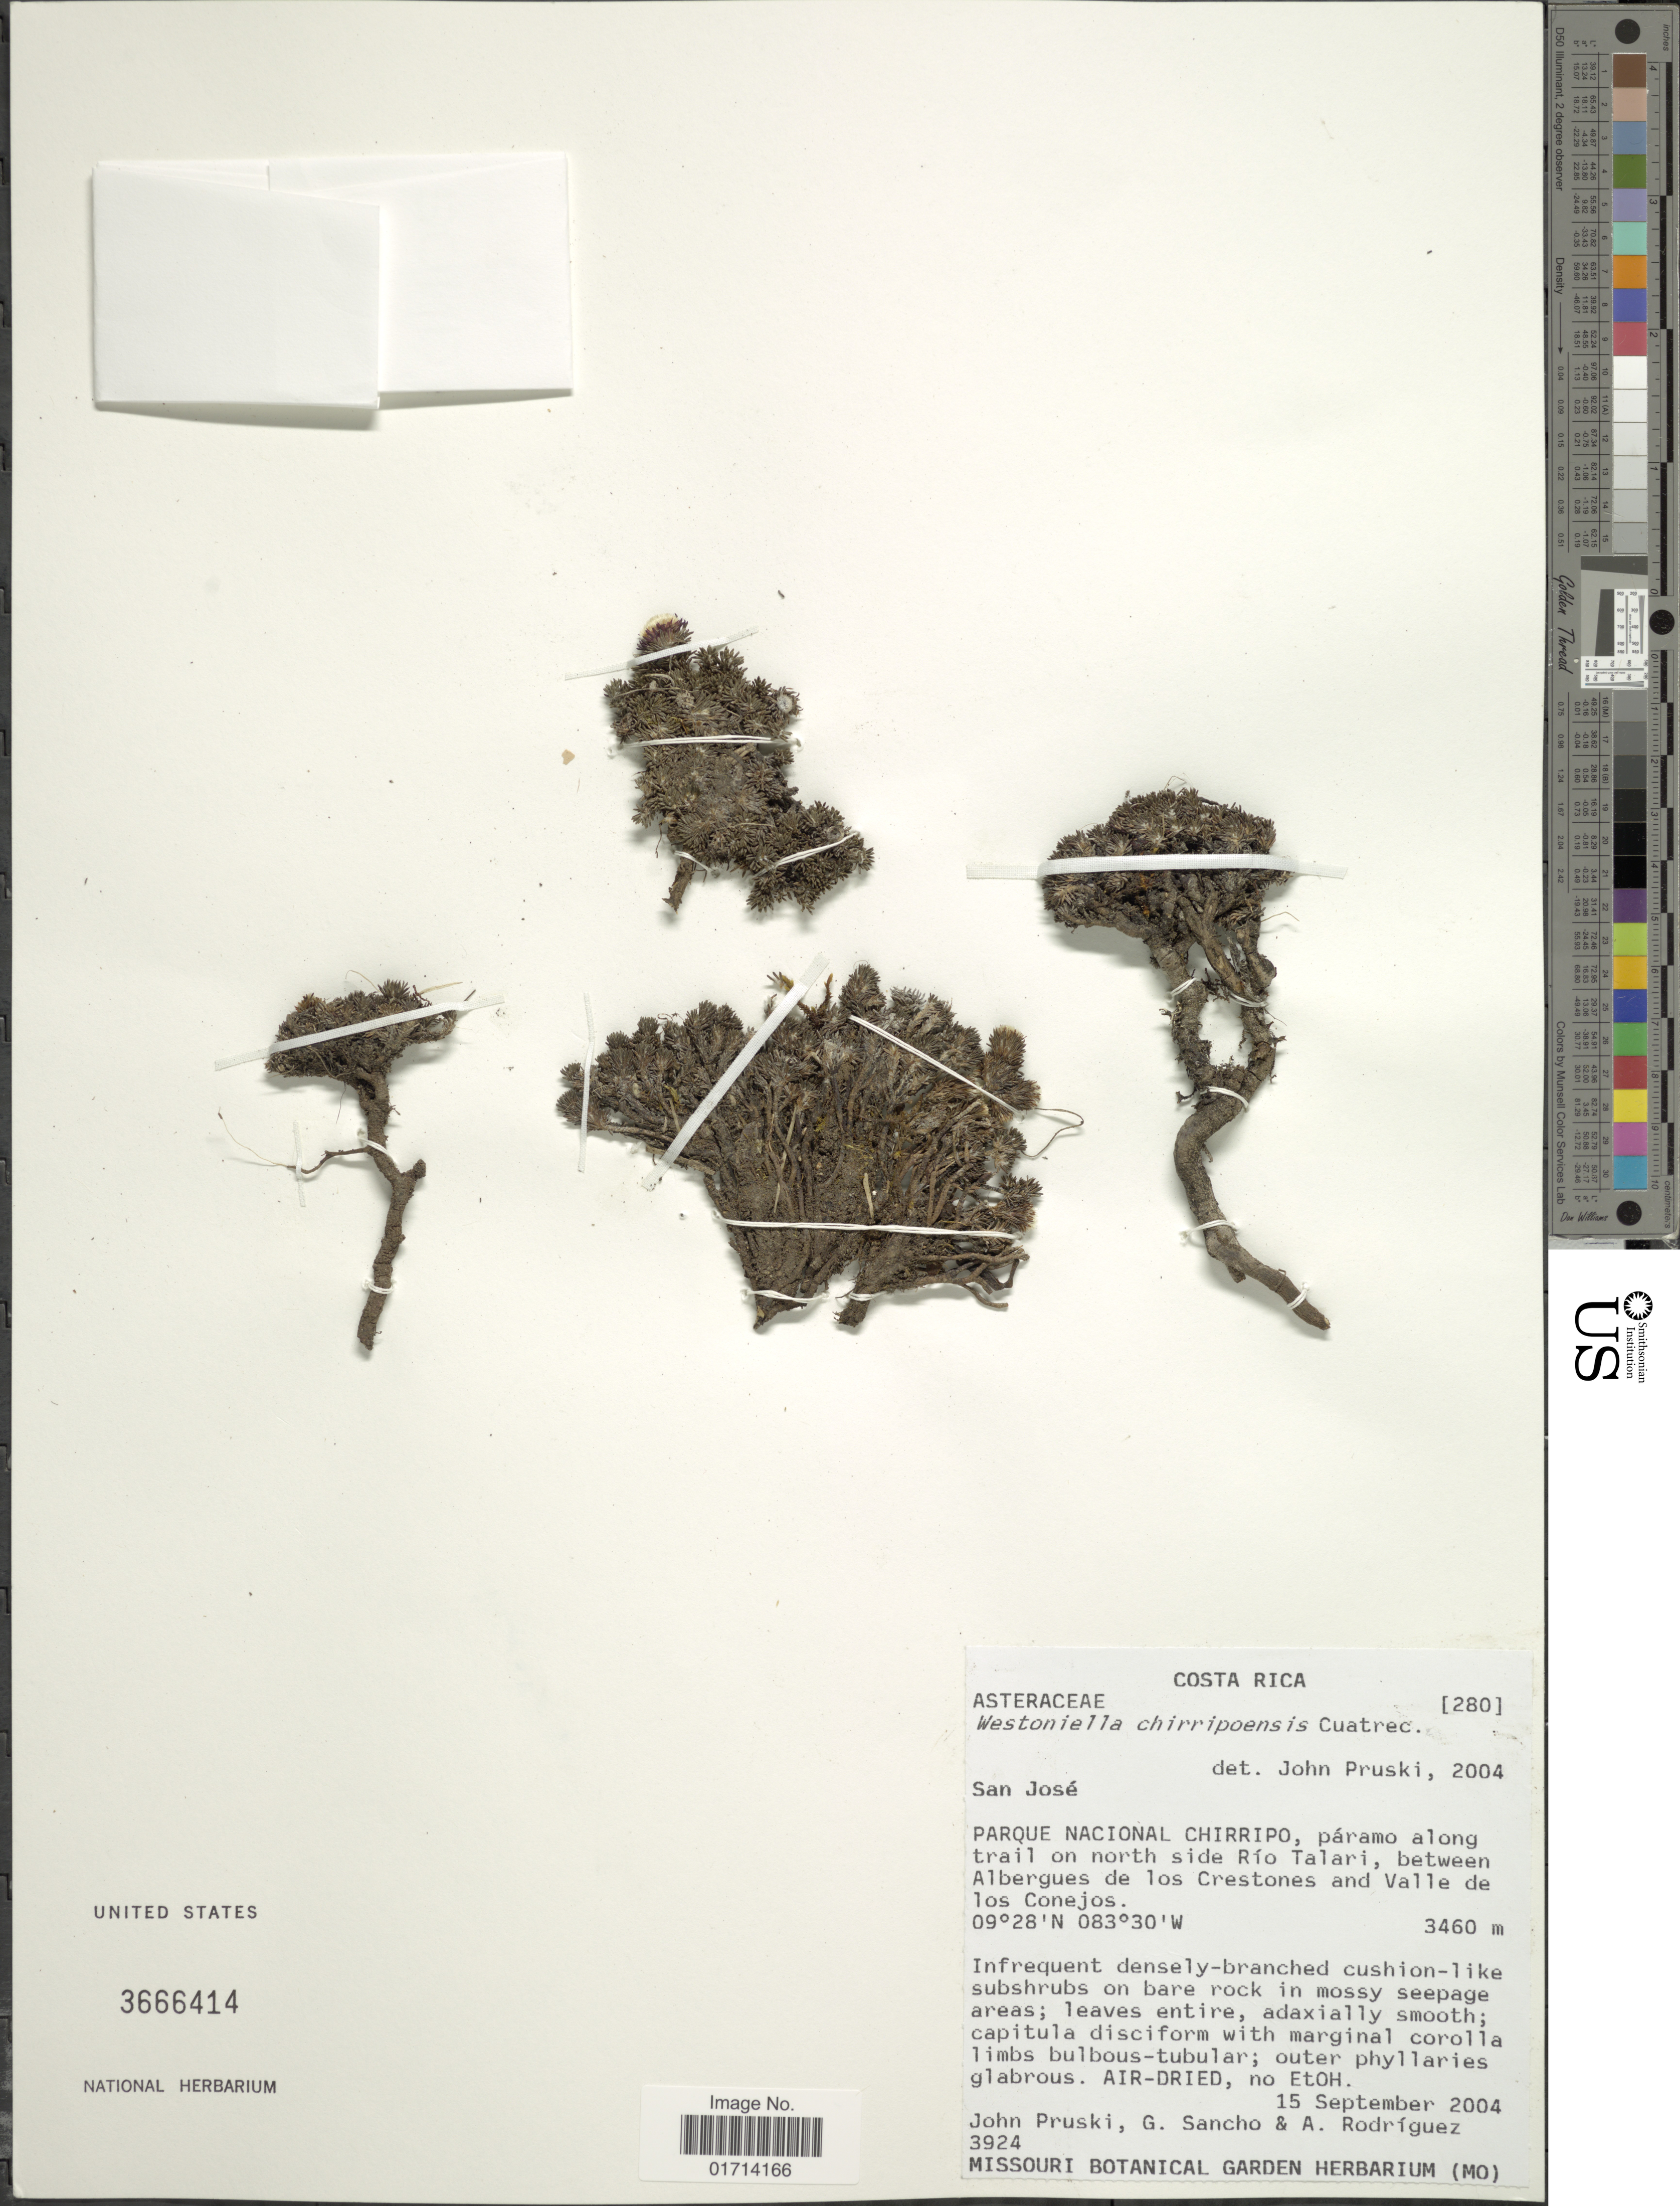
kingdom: Plantae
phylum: Tracheophyta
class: Magnoliopsida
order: Asterales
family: Asteraceae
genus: Westoniella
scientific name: Westoniella chirripoensis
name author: Cuatrec.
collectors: J. F. Pruski, G. Sancho & A. Rodríguez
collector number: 3924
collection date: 2004-09-15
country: Costa Rica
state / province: San José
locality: Parque Nacional Chirripo, paramo along trail on north side Rio Talari, between Albergues de los Crestones and Valle de los Conejos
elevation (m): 3460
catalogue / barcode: US 3666414